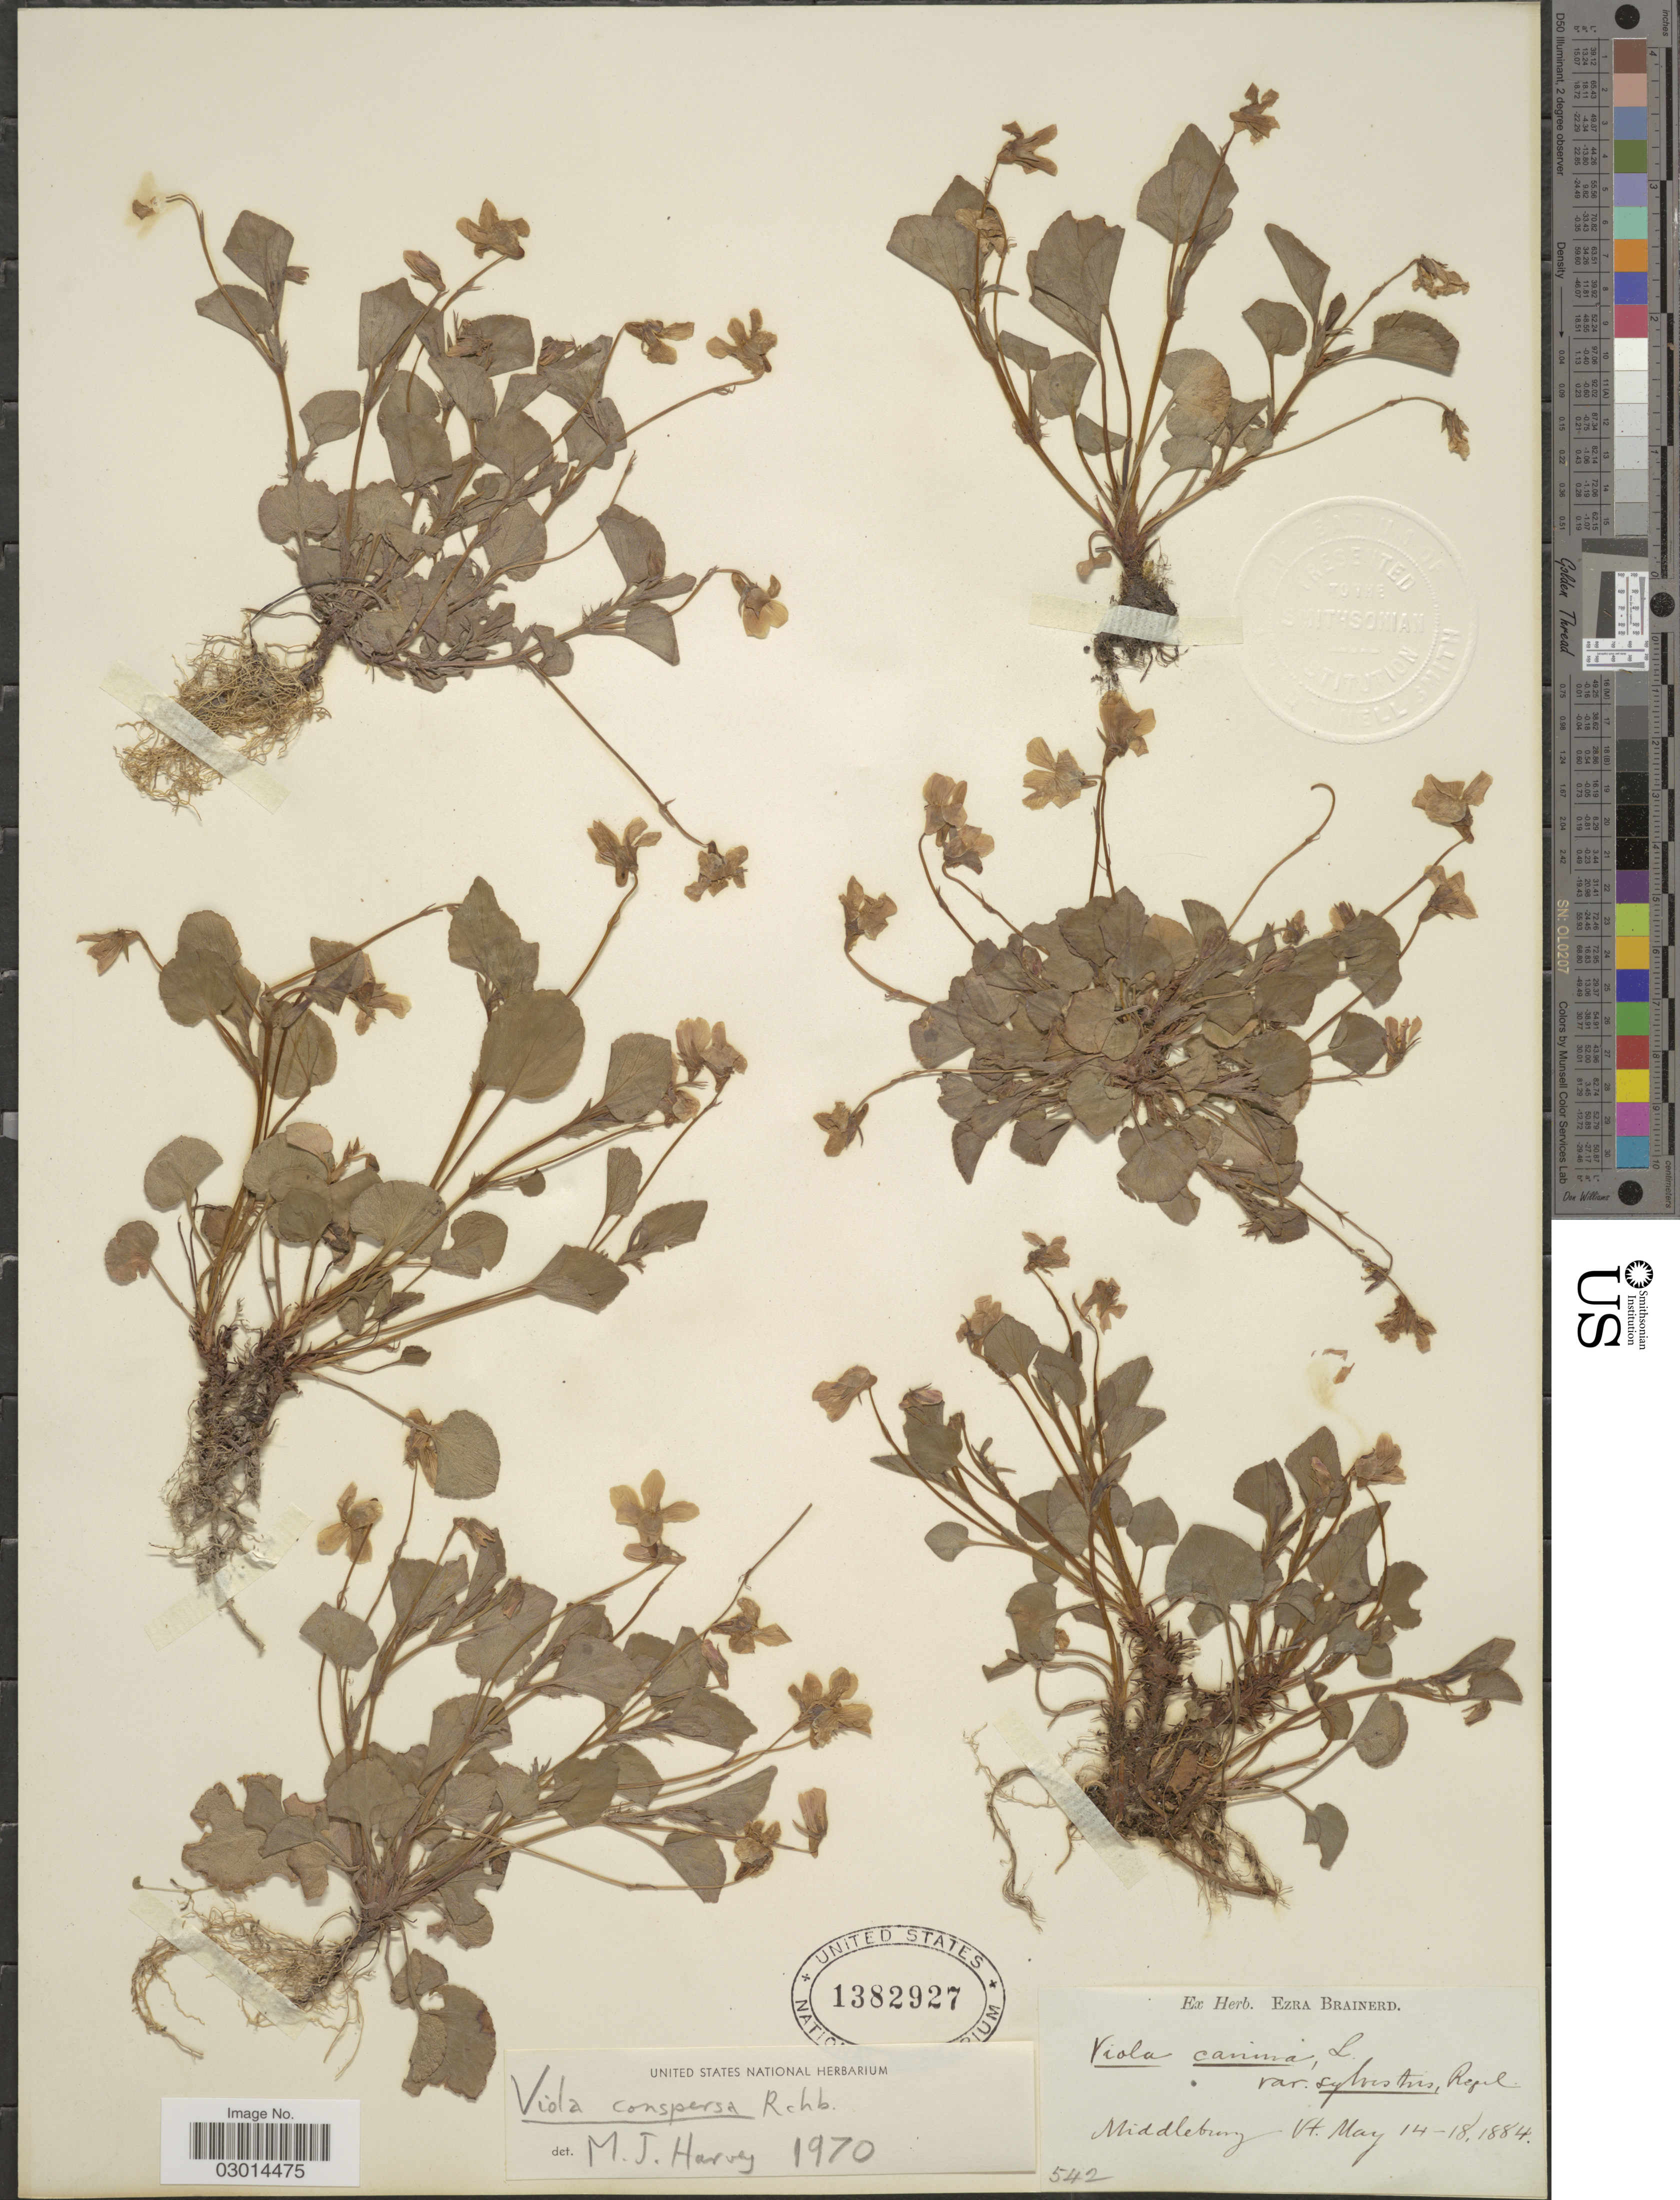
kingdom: Plantae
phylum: Tracheophyta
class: Magnoliopsida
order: Malpighiales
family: Violaceae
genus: Viola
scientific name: Viola conspersa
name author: Rchb.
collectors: ex herb. Ezra Brainerd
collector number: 542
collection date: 1884-05-14/1884-05-18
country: United States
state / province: Vermont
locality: Middlebury.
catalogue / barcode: US 1382927